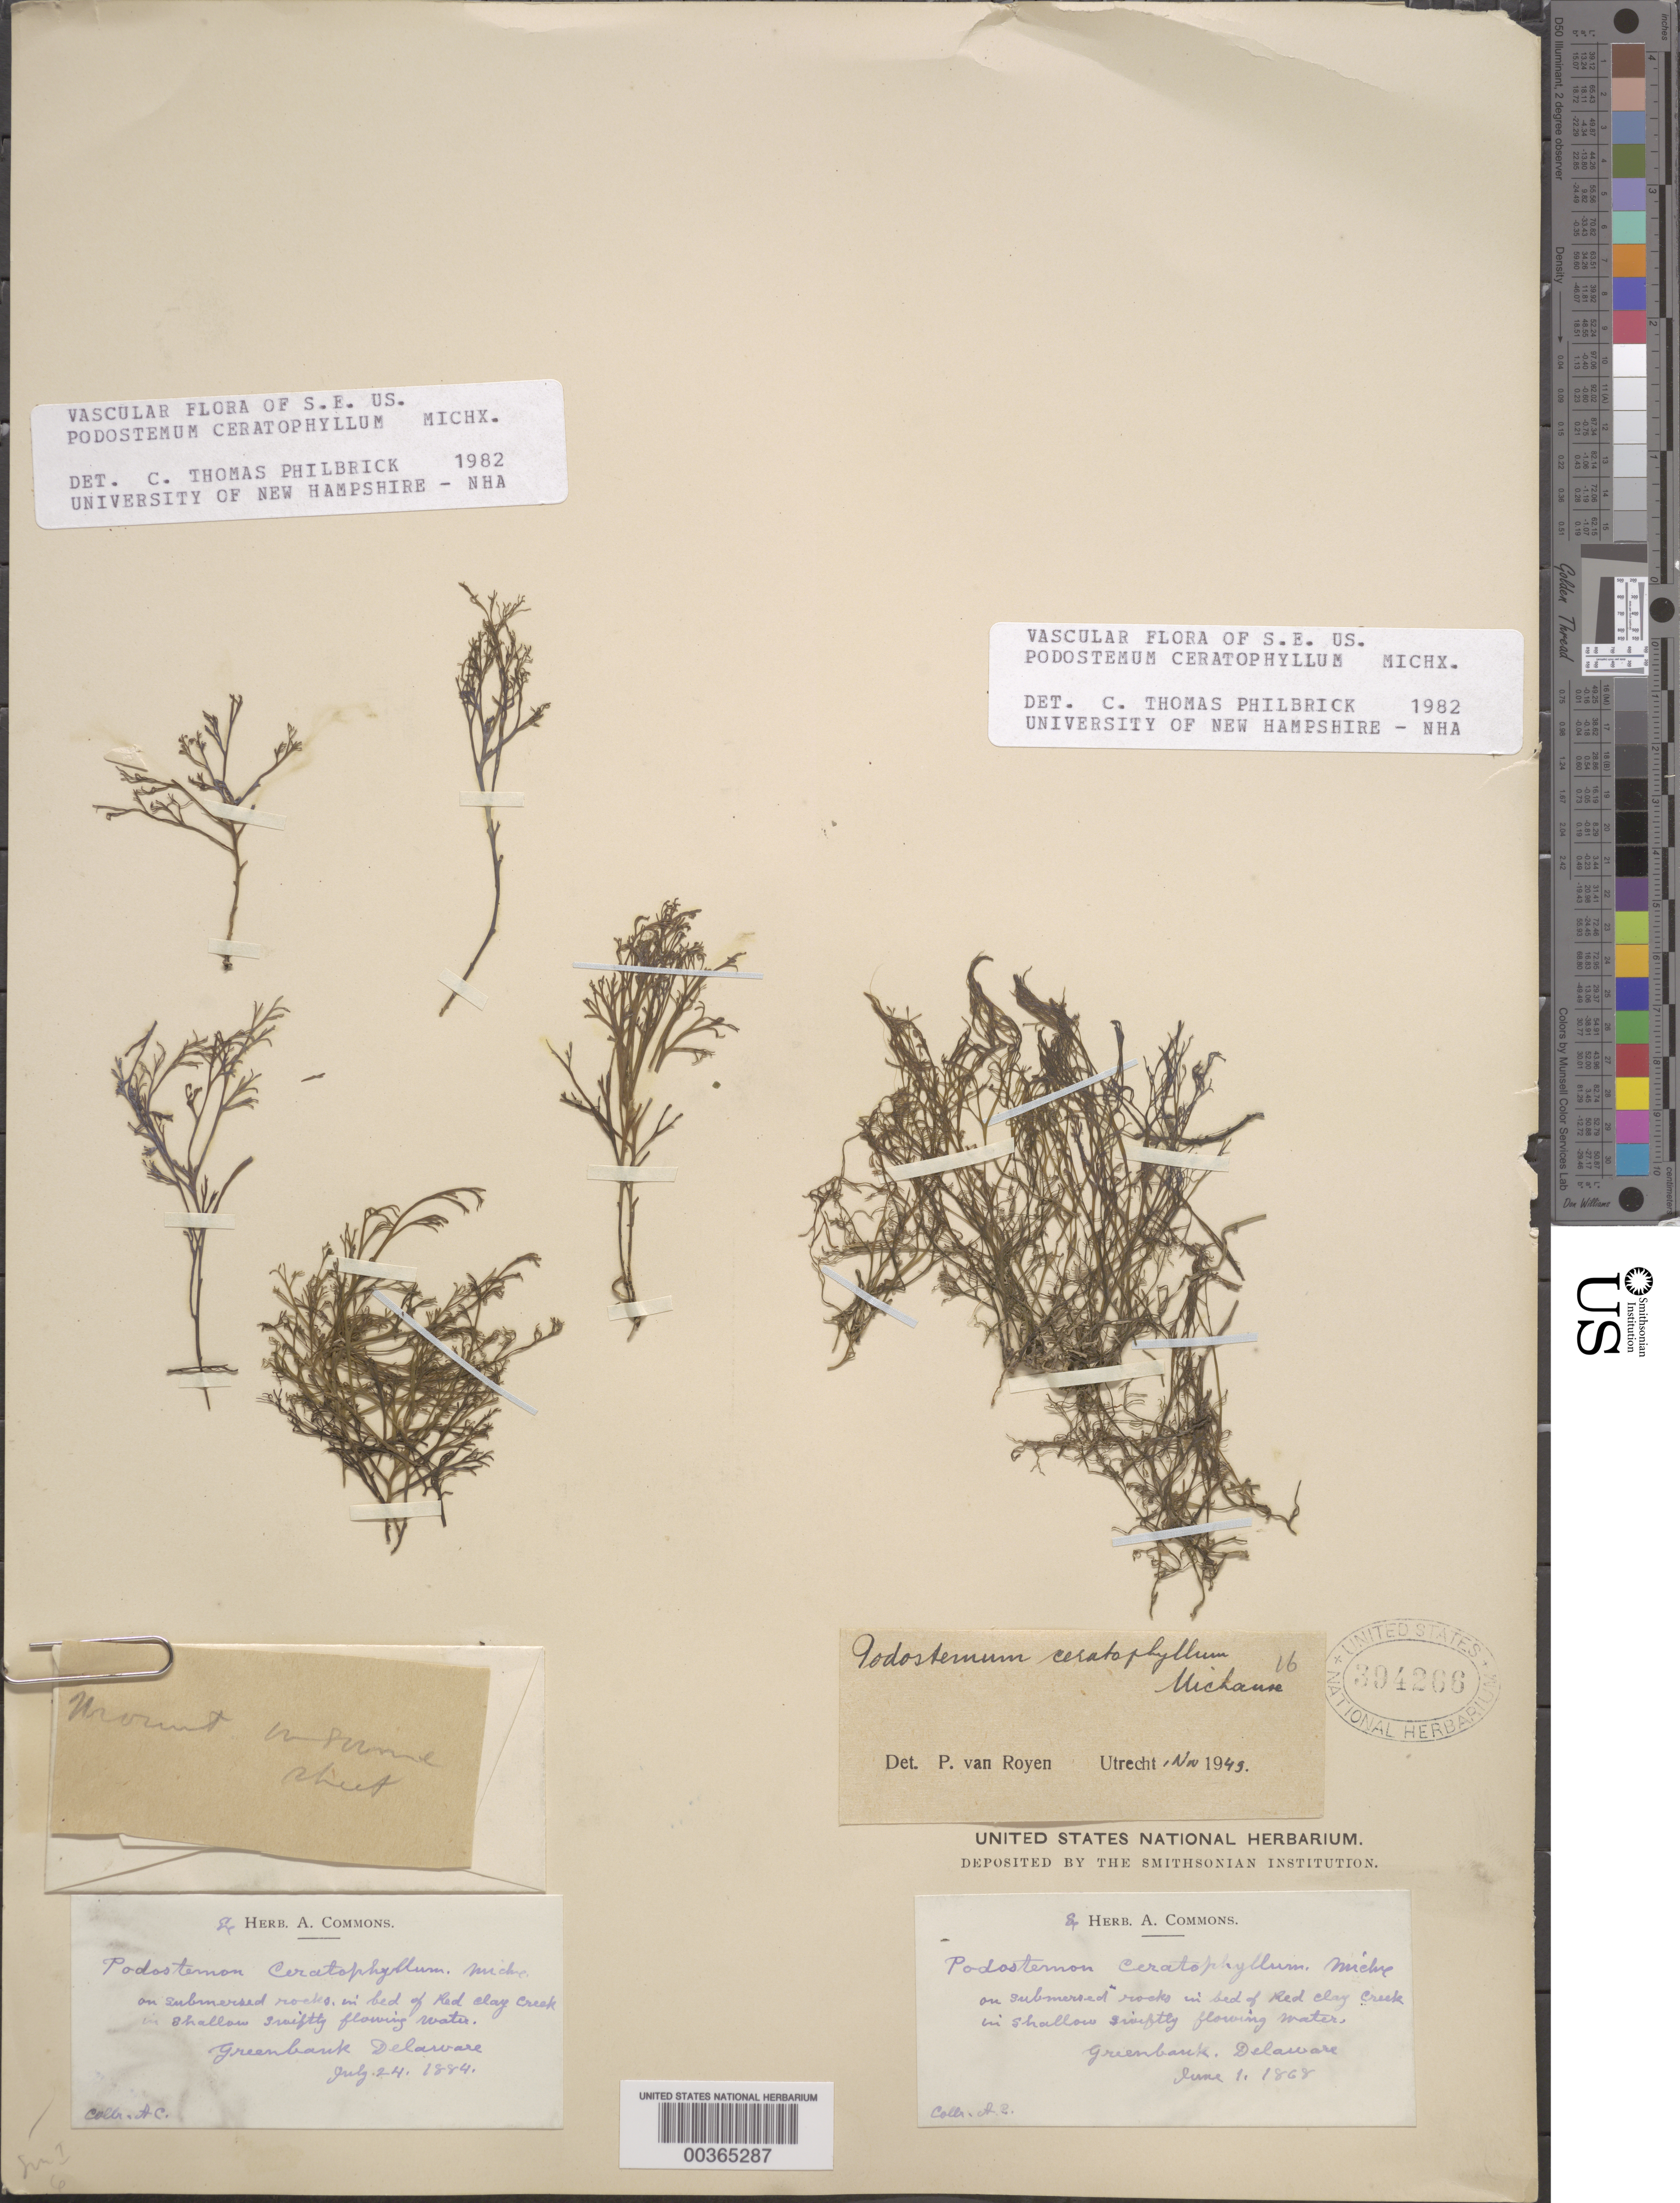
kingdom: Plantae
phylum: Tracheophyta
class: Magnoliopsida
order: Malpighiales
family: Podostemaceae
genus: Podostemum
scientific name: Podostemum ceratophylllum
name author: Michx.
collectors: A. Commons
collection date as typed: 01 Jun 1868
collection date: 1868-06-01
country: United States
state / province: Delaware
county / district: New Castle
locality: Red clay creek, greenbank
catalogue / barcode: US 394266